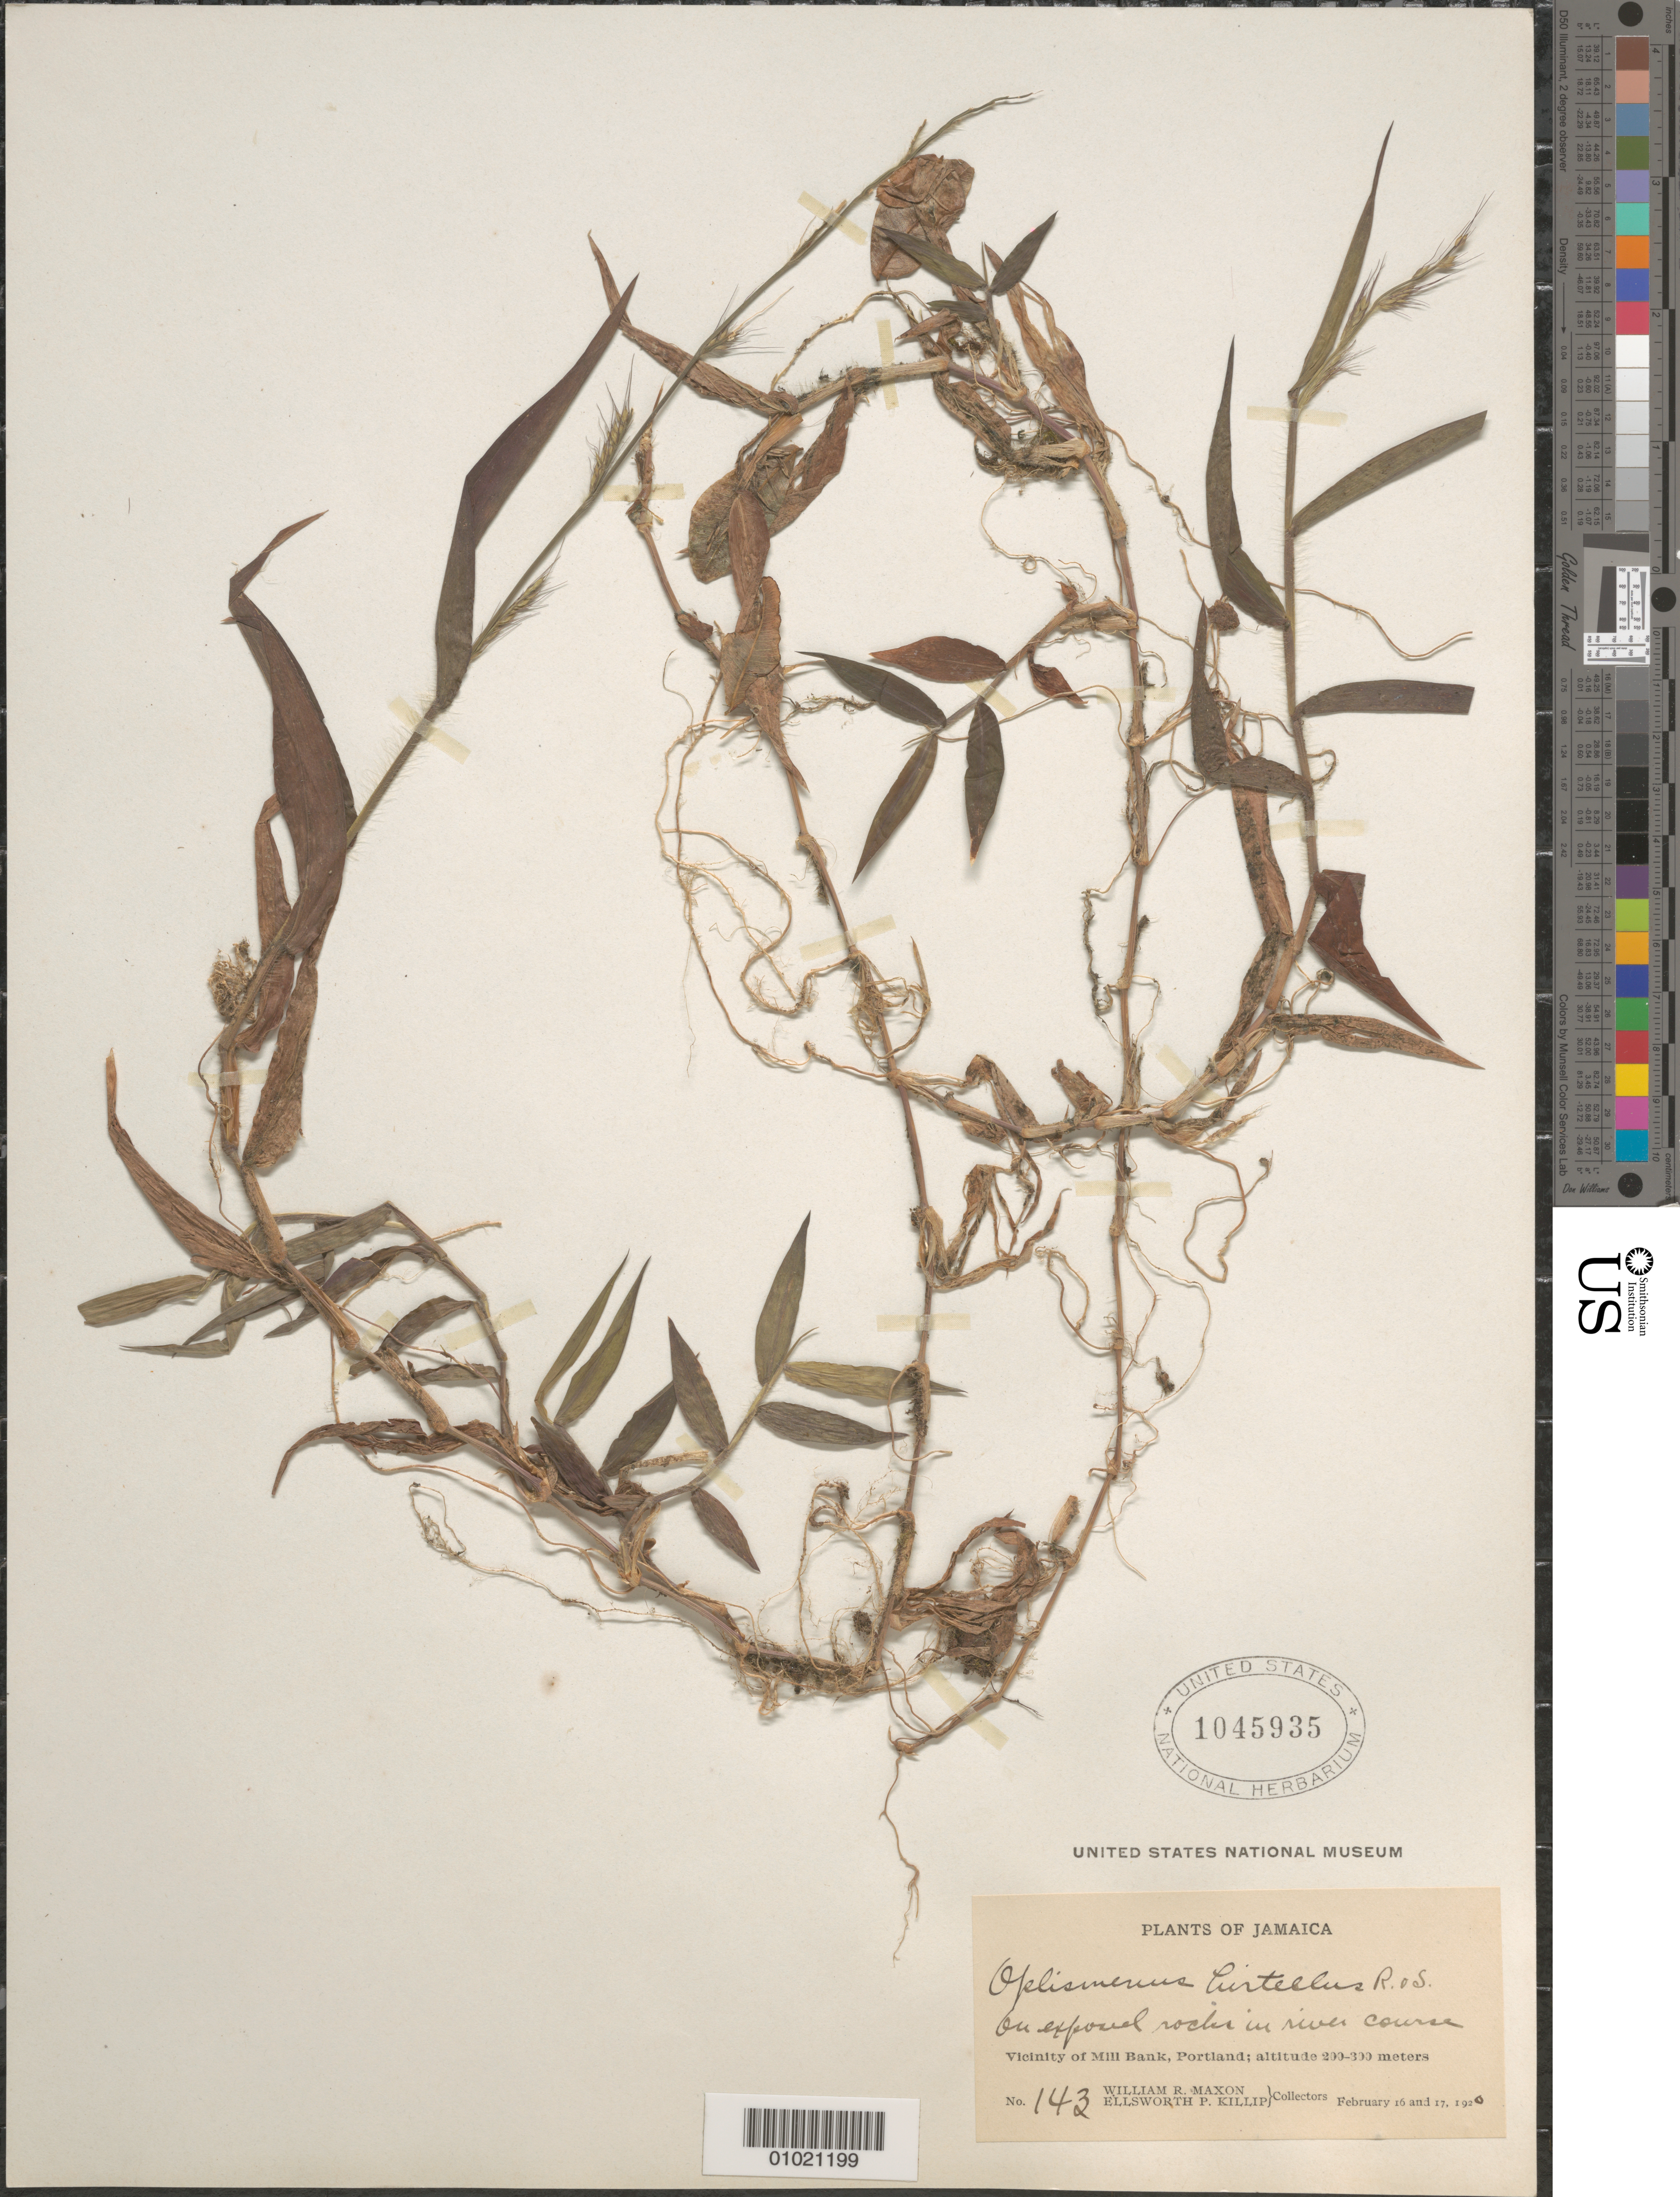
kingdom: Plantae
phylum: Tracheophyta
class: Liliopsida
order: Poales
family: Poaceae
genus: Oplismenus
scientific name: Oplismenus hirtellus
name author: (L.) P. Beauv.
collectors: W. R. Maxon & E. P. Killip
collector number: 143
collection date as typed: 16 Feb 1926 and 17 Feb 1926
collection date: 1926-02-16,1926-02-17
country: Jamaica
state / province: Portland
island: Jamaica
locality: Vicinity of Mill Bank.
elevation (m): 61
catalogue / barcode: US 1045935